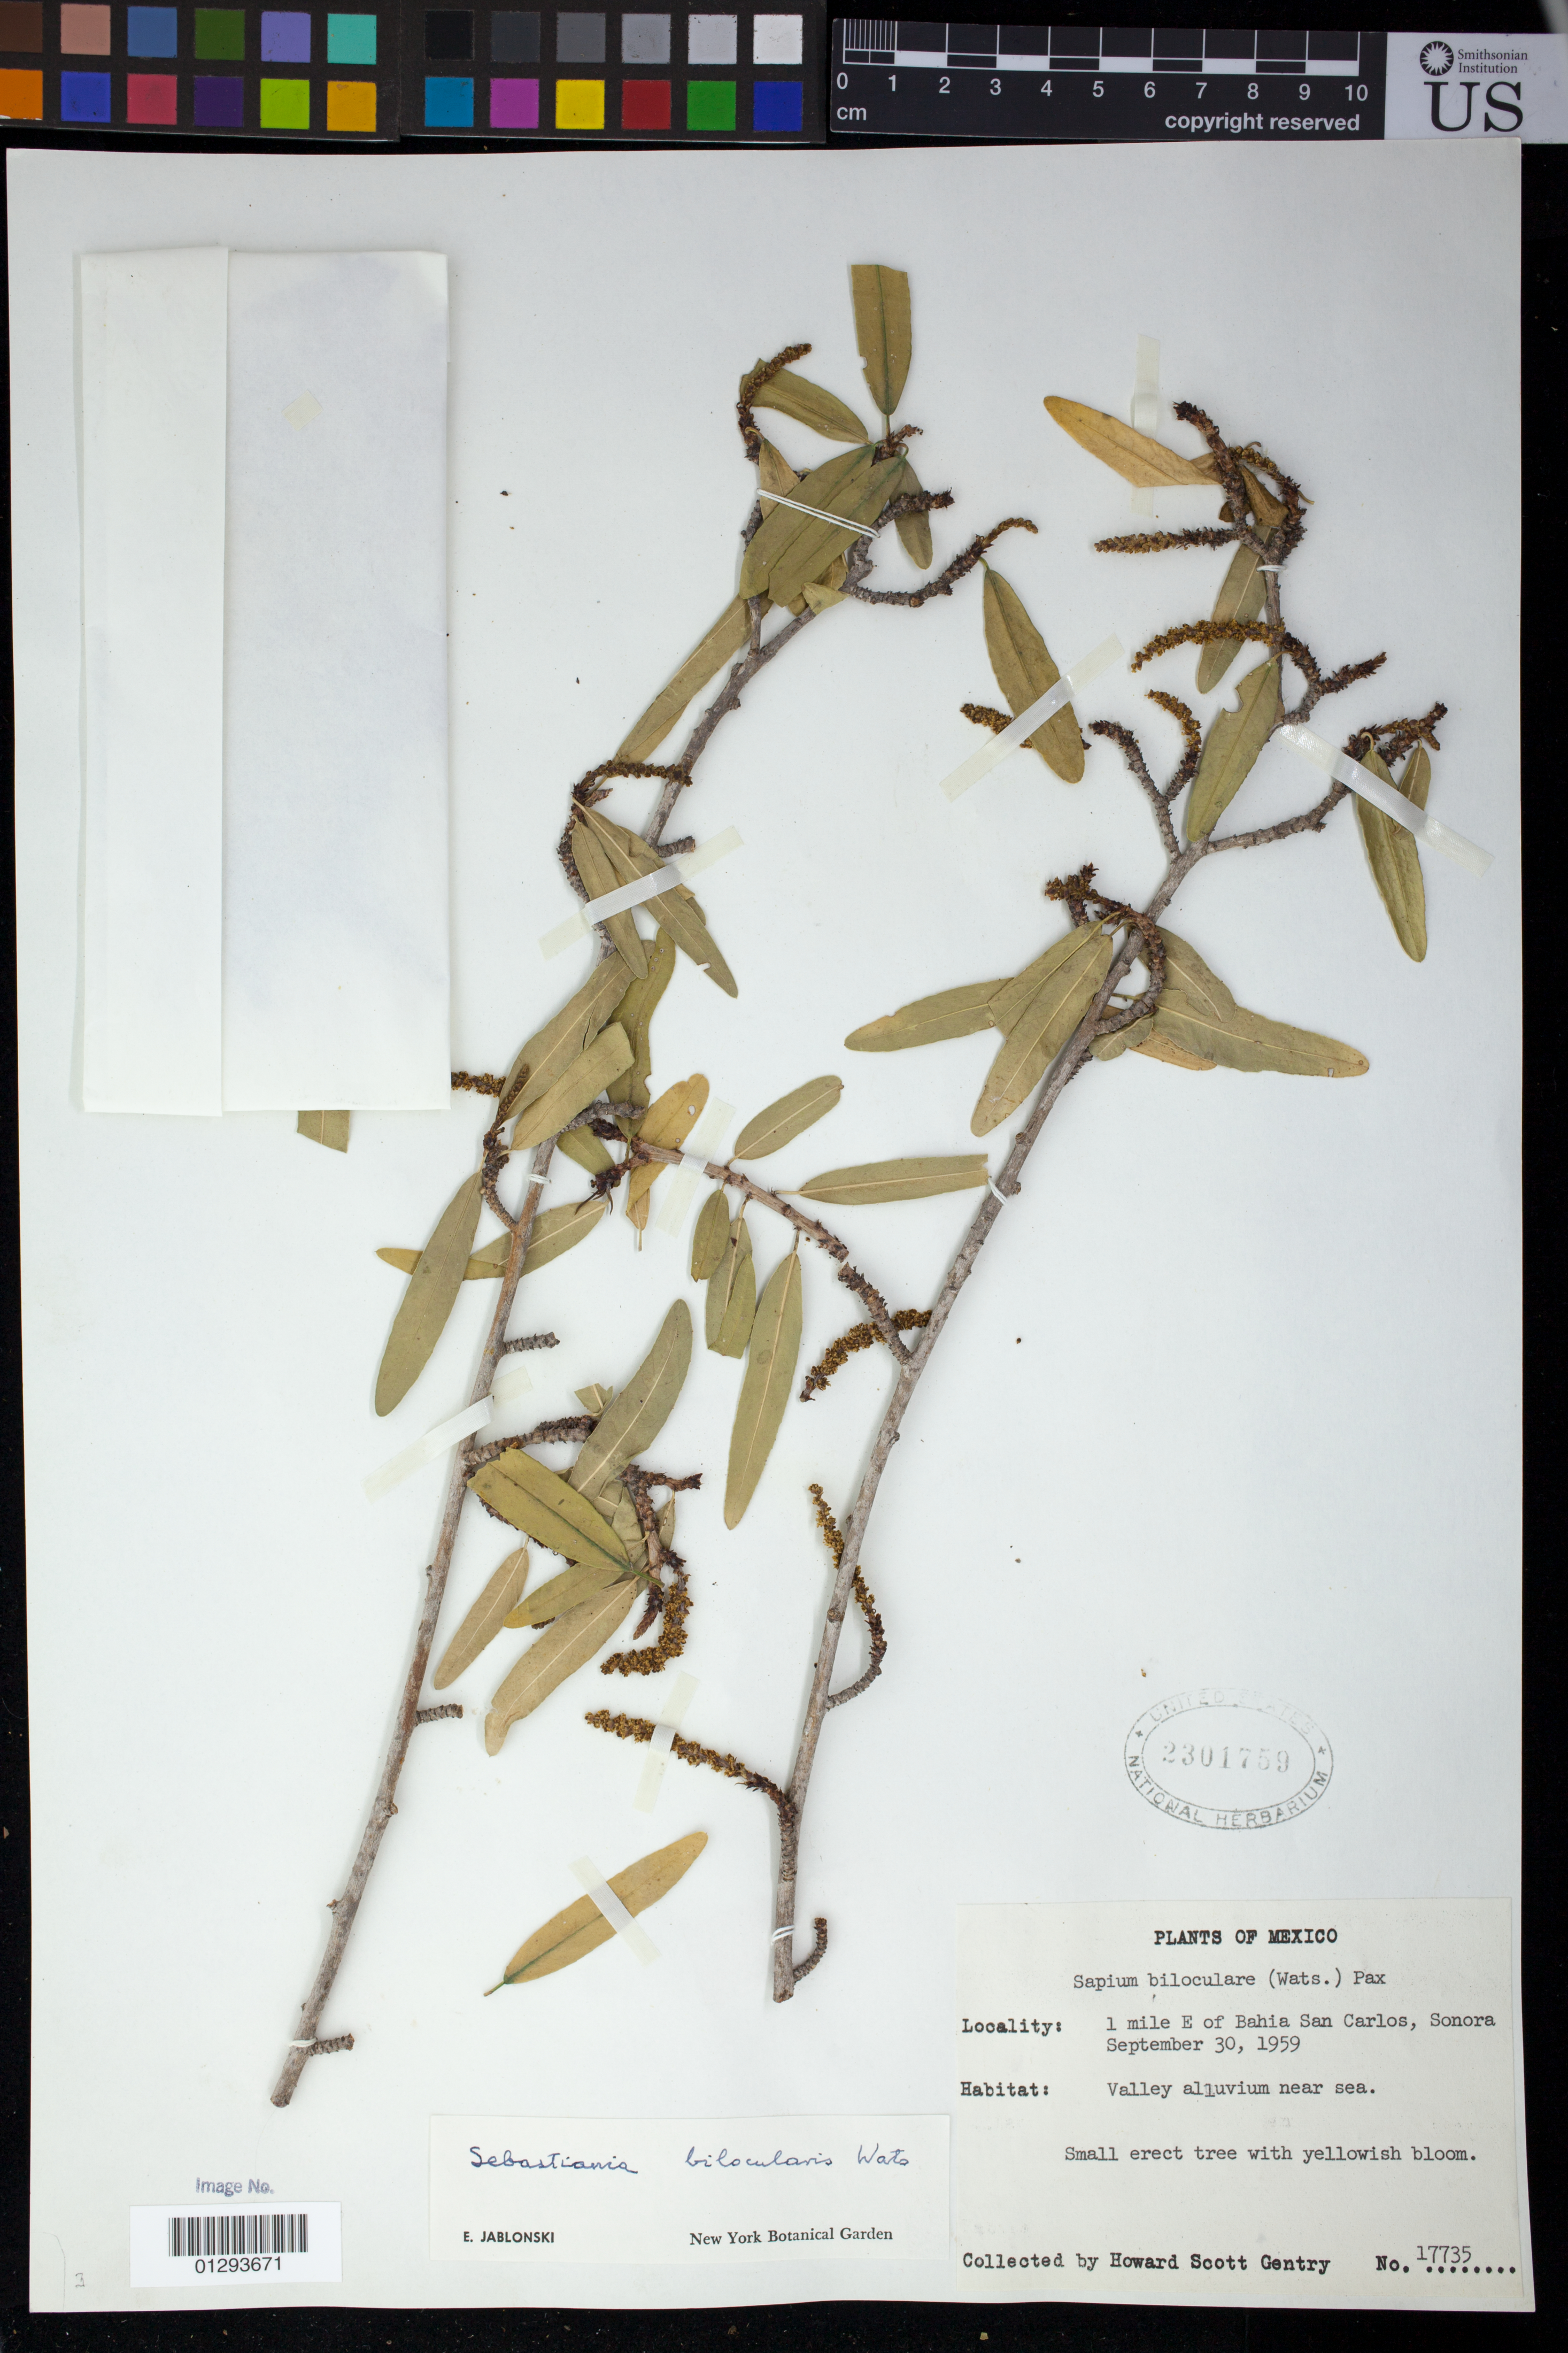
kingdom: Plantae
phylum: Tracheophyta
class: Magnoliopsida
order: Malpighiales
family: Euphorbiaceae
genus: Sebastiania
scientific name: Sebastiania bilocularis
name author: S. Watson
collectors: H. S. Gentry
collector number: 17735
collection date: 1959-09-30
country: Mexico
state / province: Sonora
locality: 1 mile E of Bahia San Carlos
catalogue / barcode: US 2301759